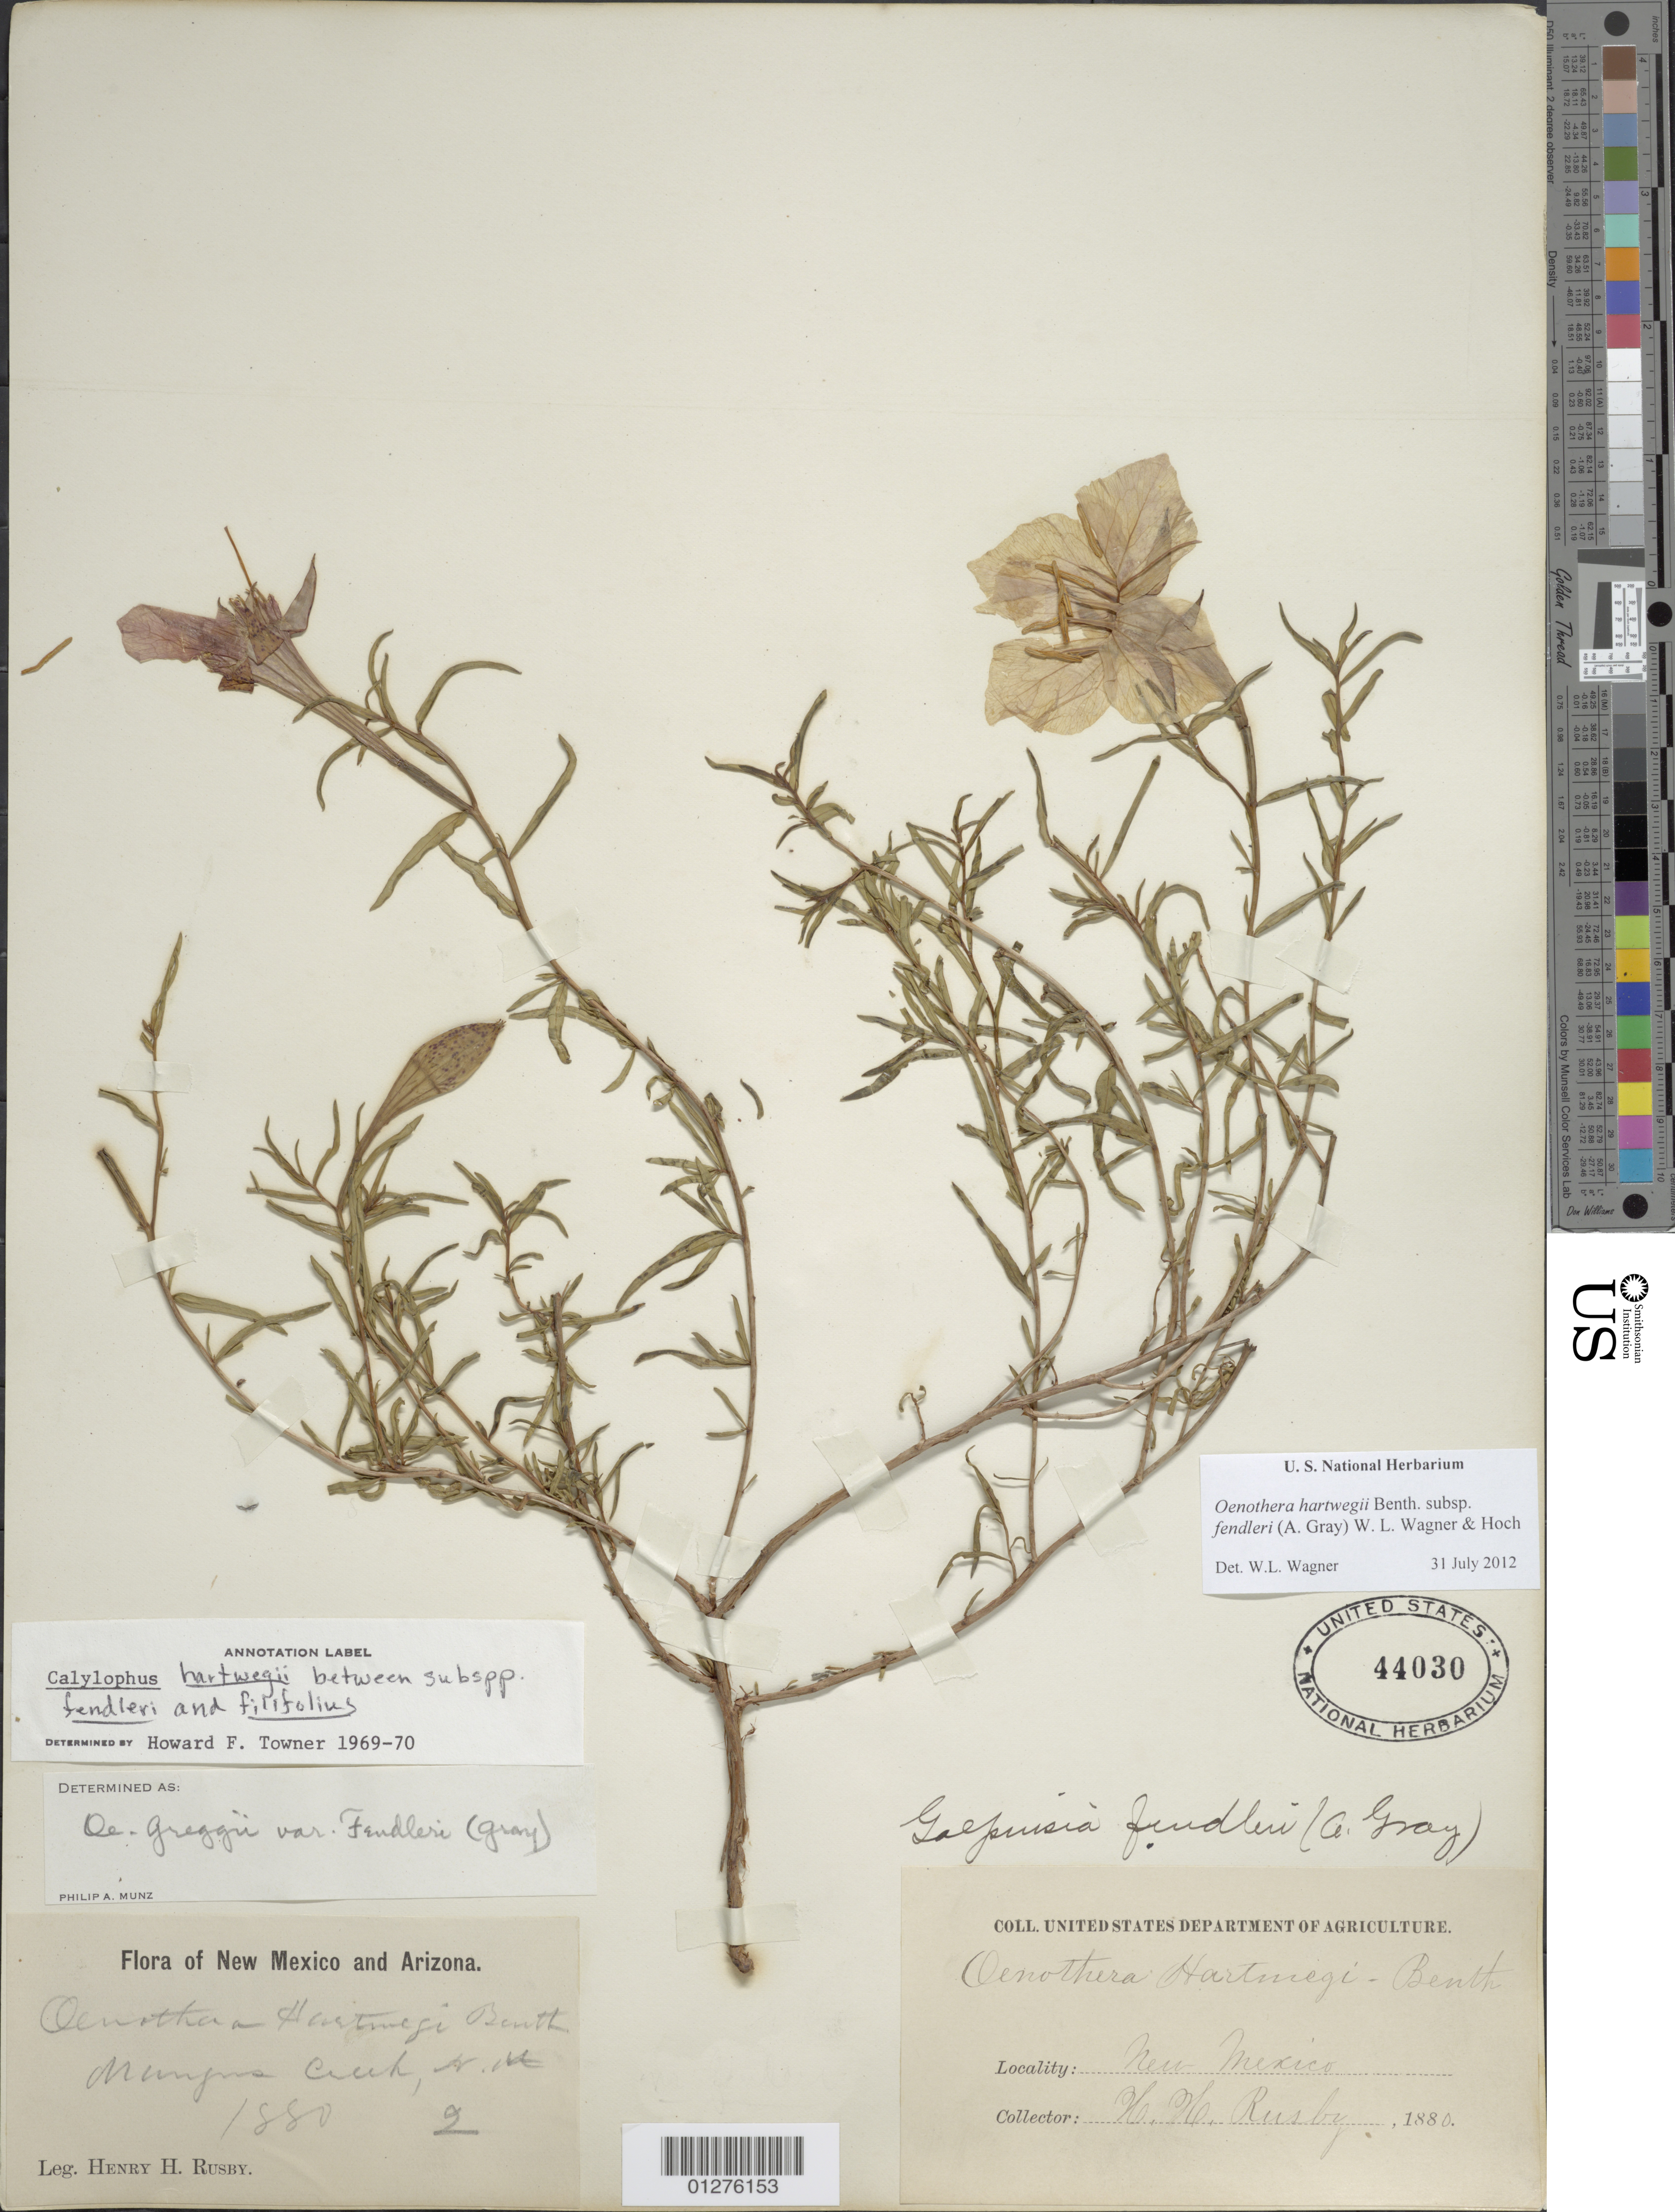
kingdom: Plantae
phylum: Tracheophyta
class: Magnoliopsida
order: Myrtales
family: Onagraceae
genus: Oenothera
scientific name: Oenothera hartwegii subsp. fendleri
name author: (A. Gray) W.L. Wagner & Hoch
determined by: Wagner, W. L., (BOT), Smithsonian Institution - National Museum of Natural History (UNITED STATES)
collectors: H. H. Rusby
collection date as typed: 1880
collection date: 1880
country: United States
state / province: New Mexico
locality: Mangas Creek.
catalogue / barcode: US 44030